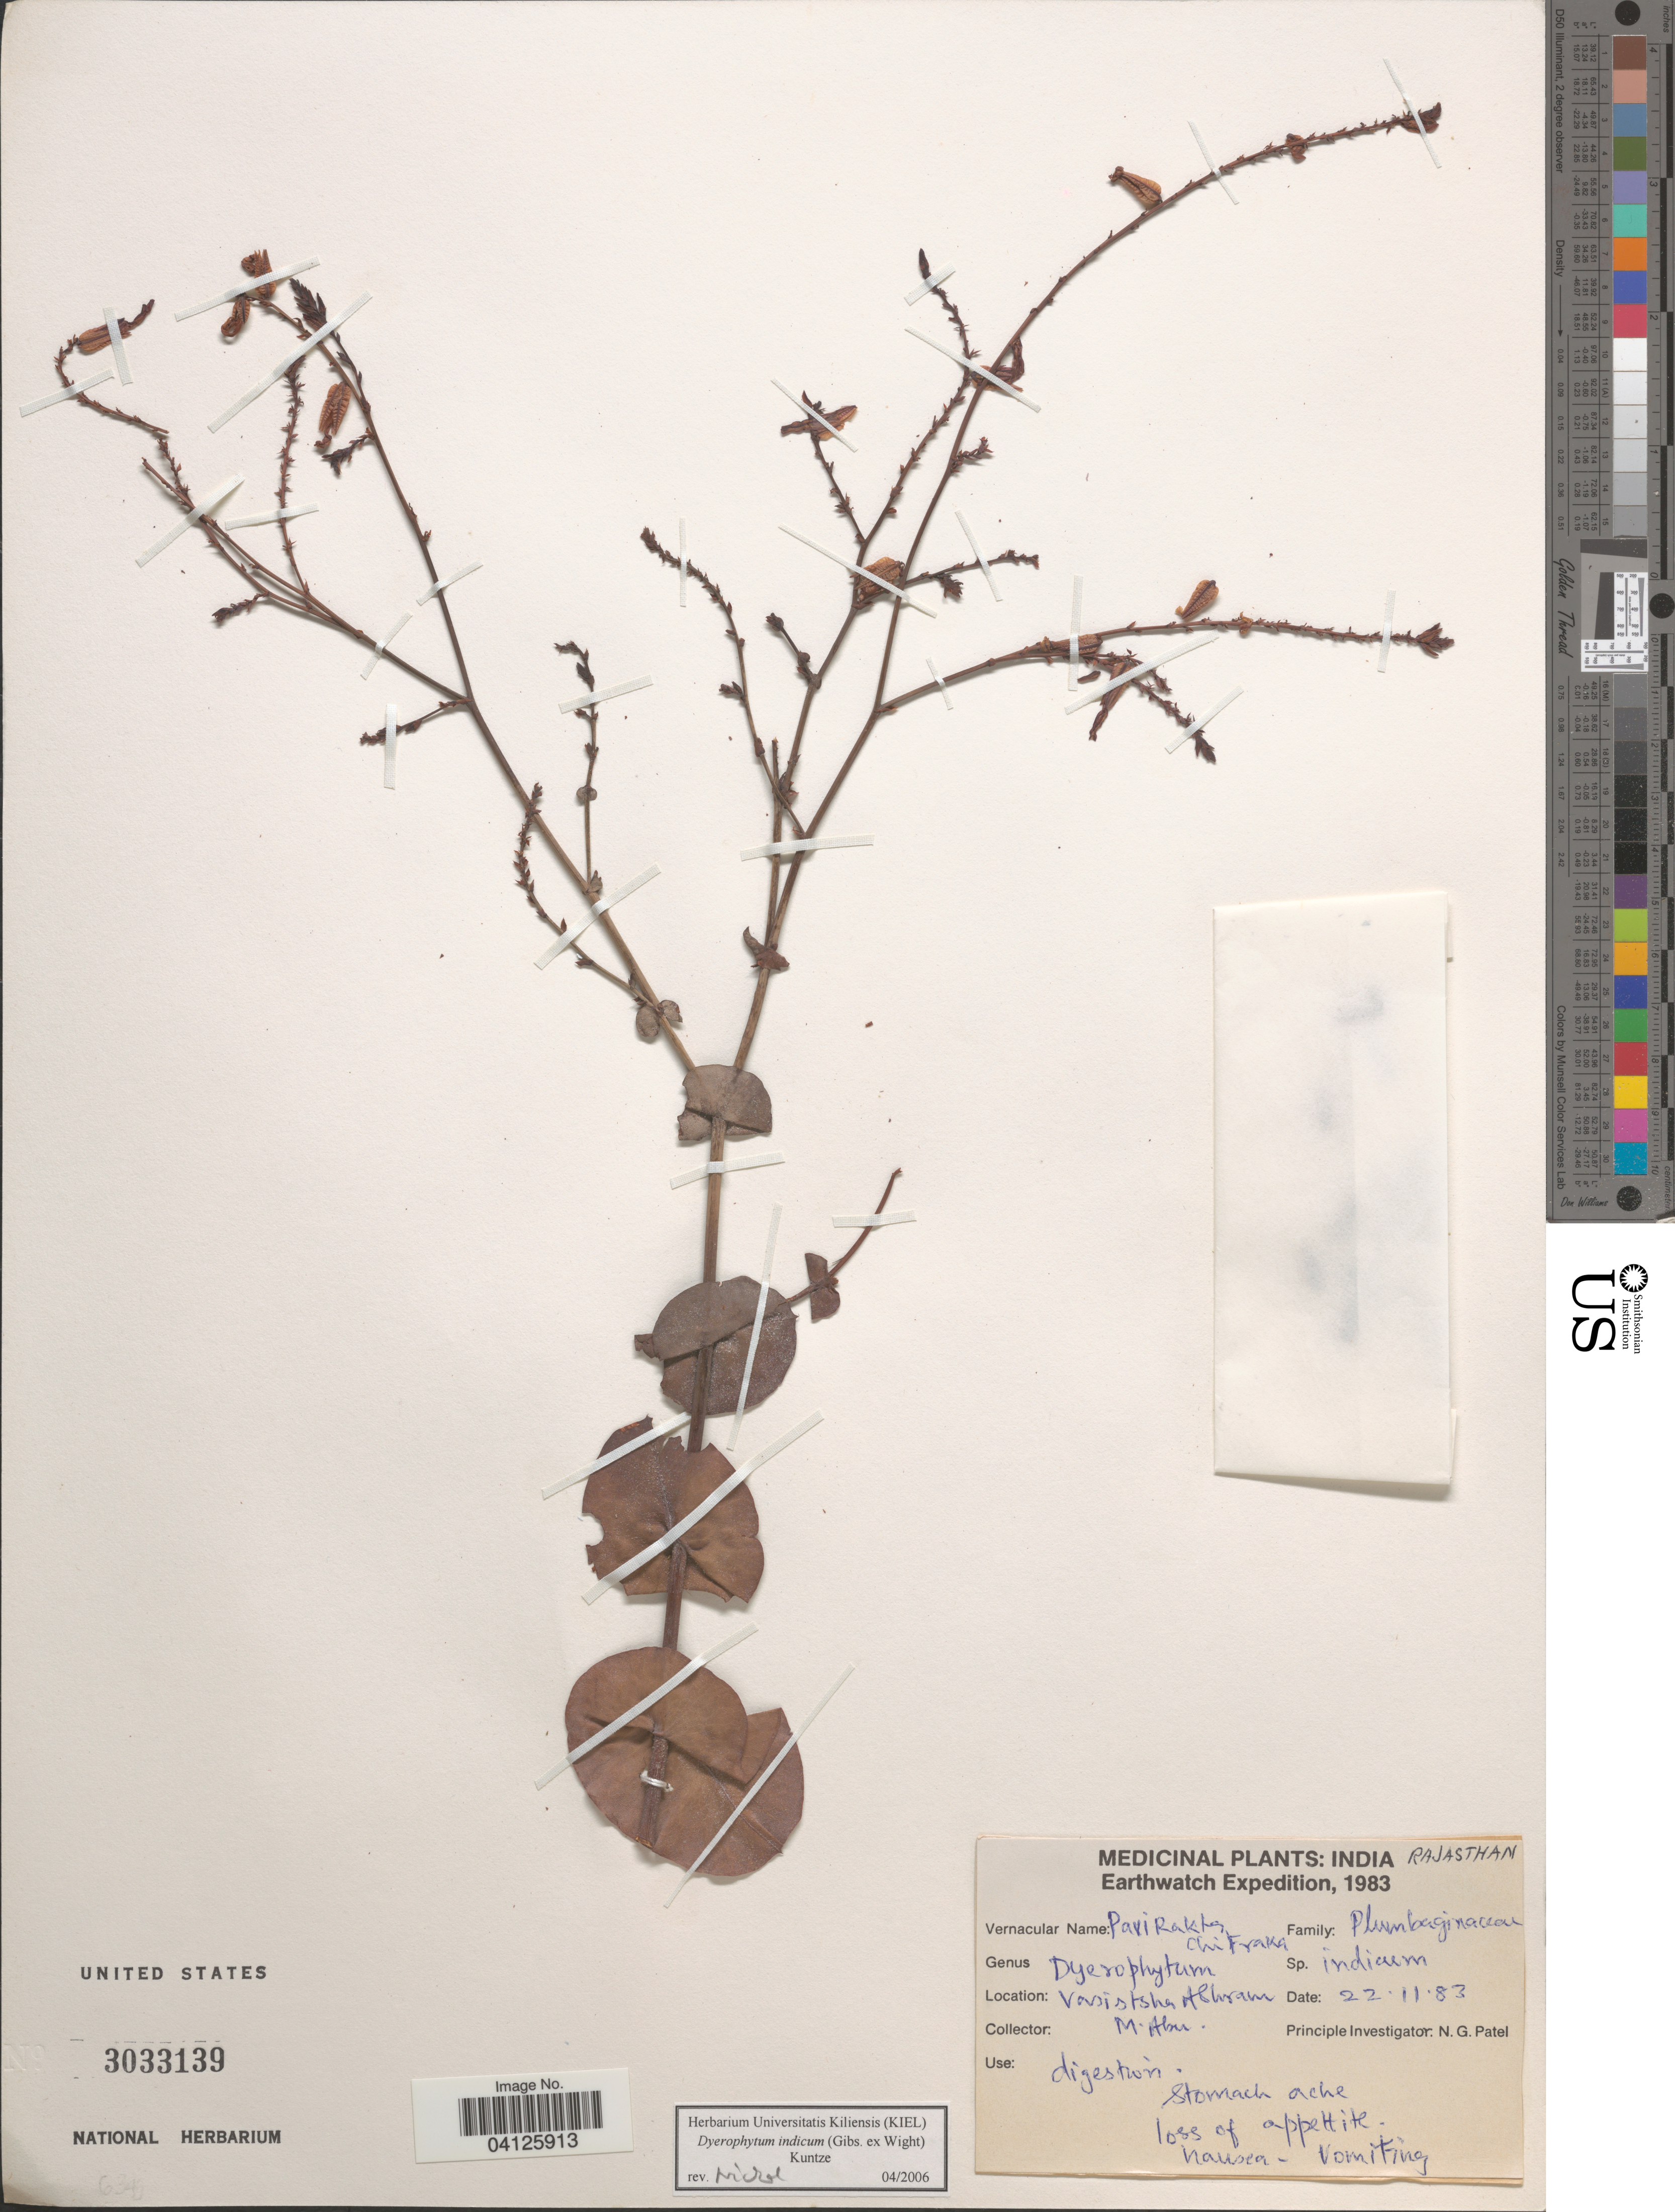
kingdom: Plantae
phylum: Tracheophyta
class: Magnoliopsida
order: Caryophyllales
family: Plumbaginaceae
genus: Dyerophytum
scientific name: Dyerophytum indicum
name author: Kuntze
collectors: N. Patel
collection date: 1983-11-22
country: India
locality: Earthwatch Expedition, 1983. Vasishtha Ashram. M. Abu.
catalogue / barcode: US 3033139